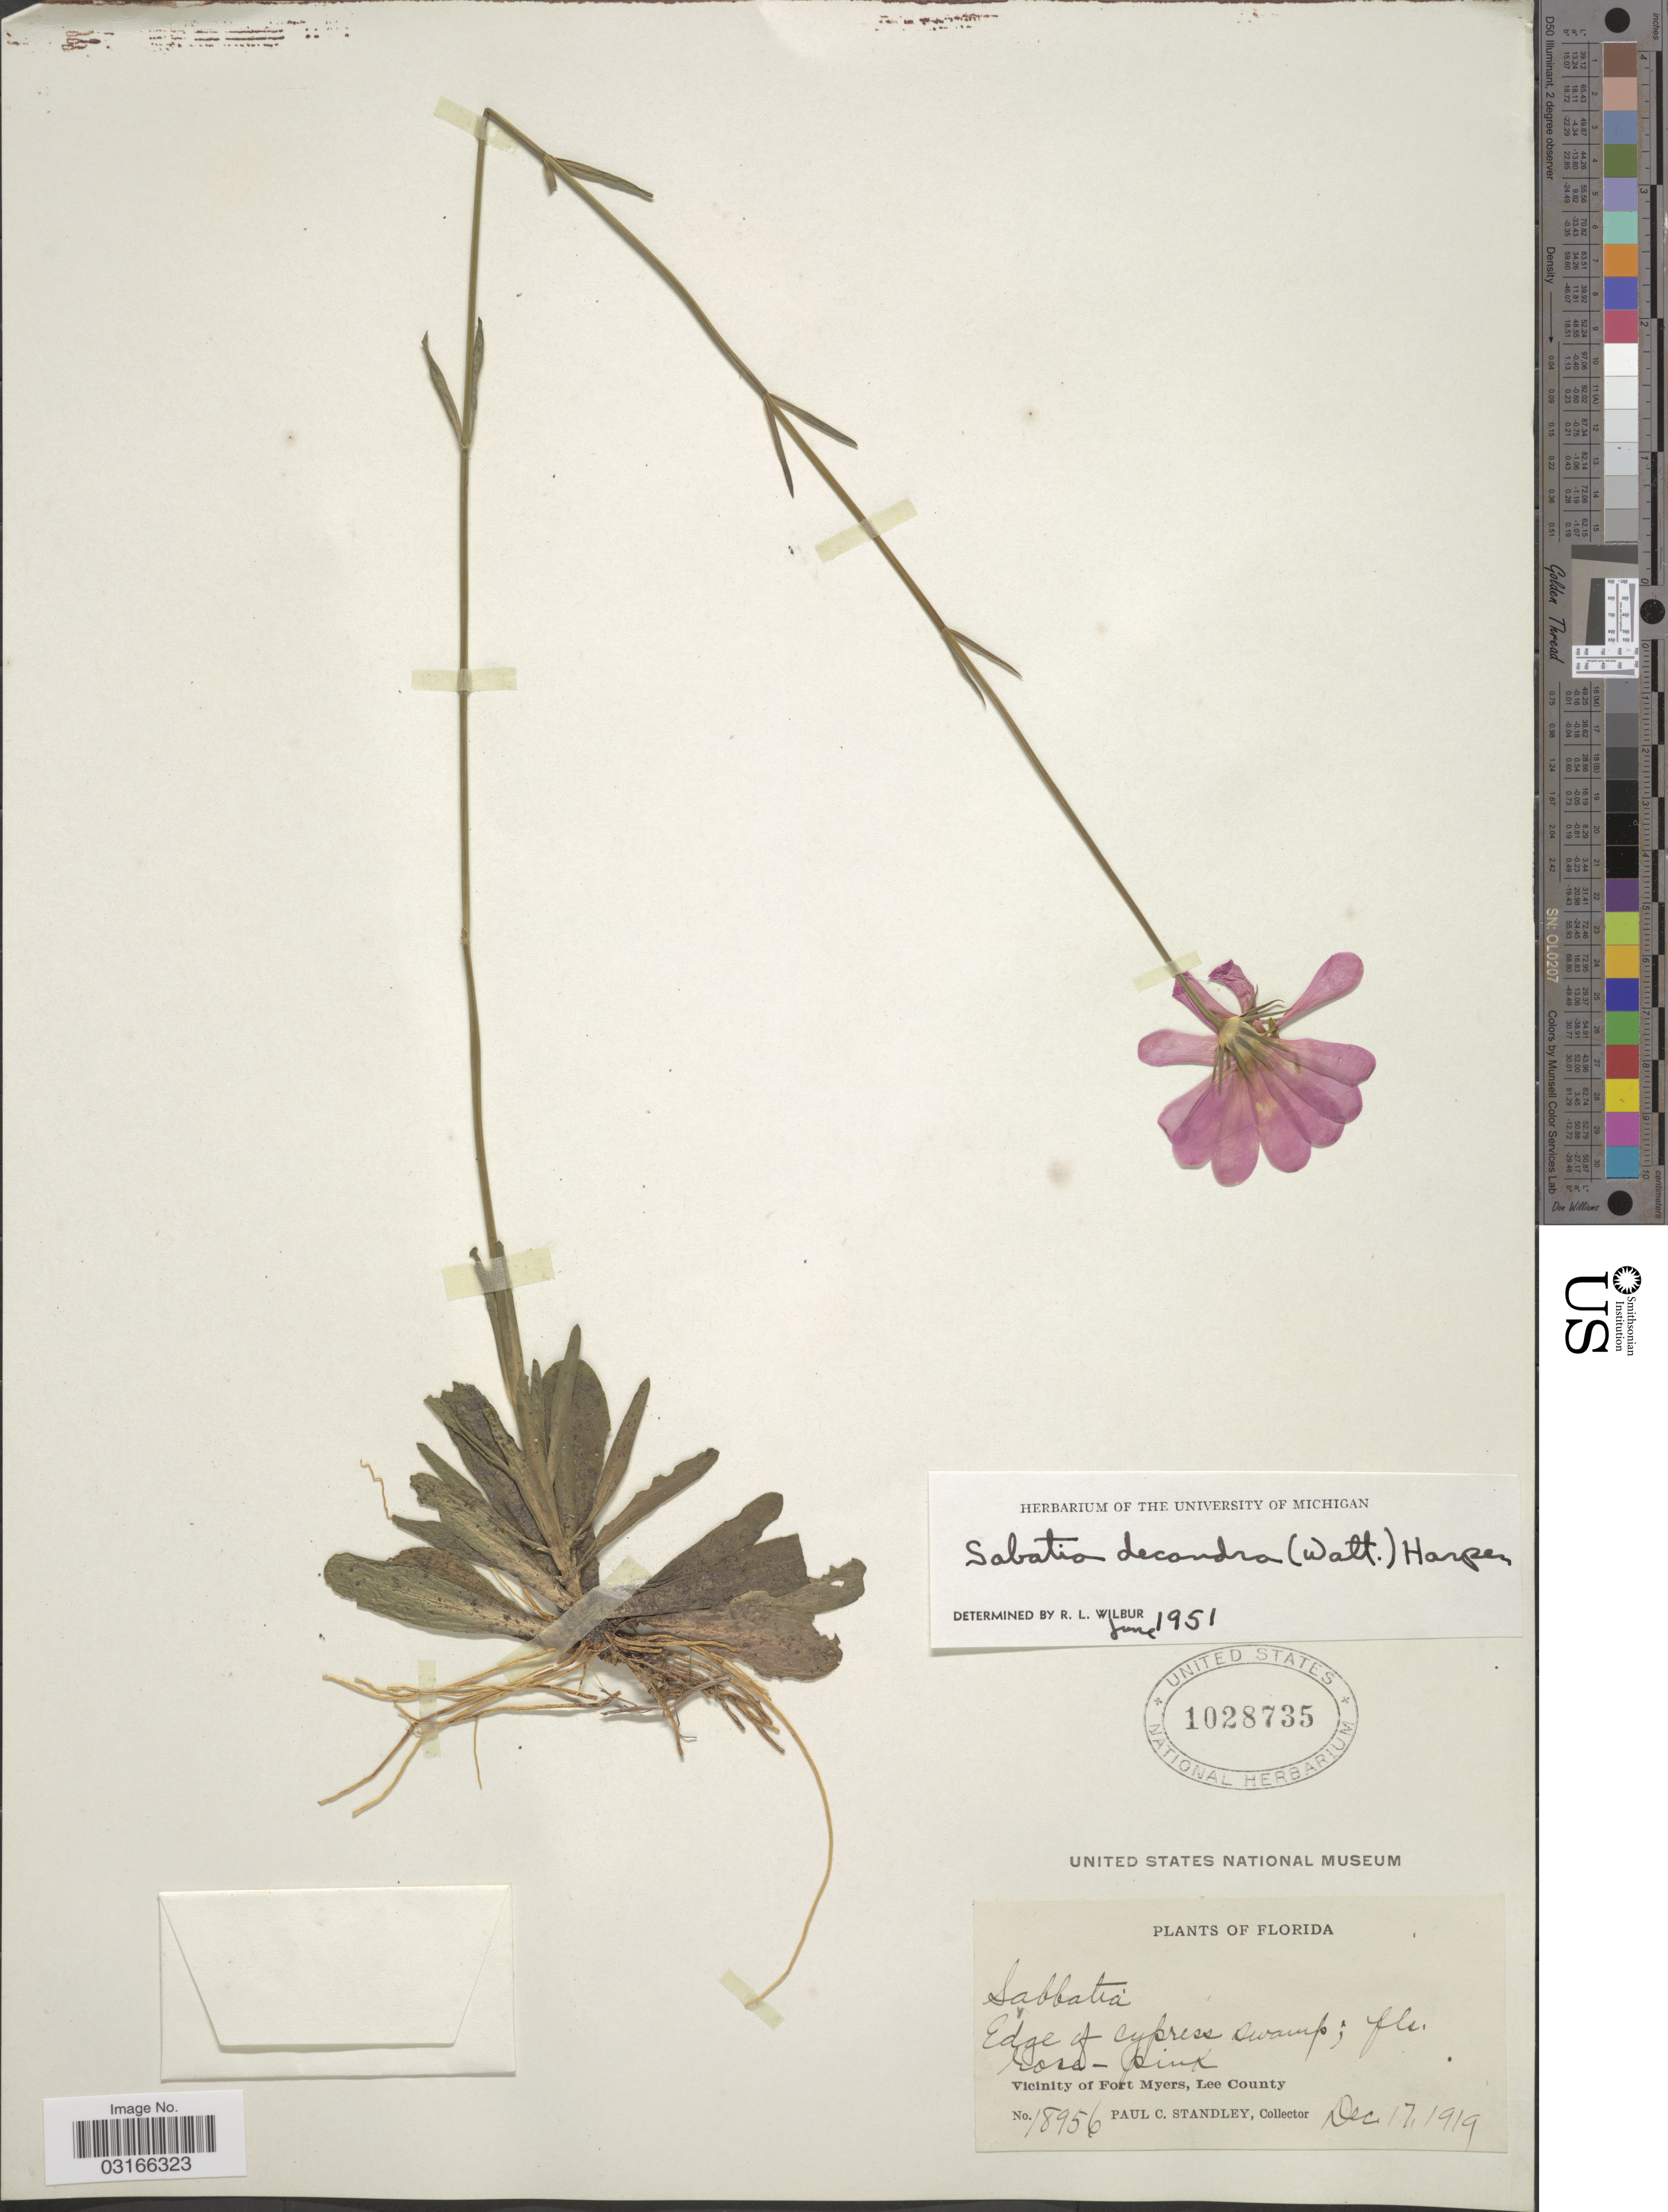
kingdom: Plantae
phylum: Tracheophyta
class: Magnoliopsida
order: Gentianales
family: Gentianaceae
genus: Sabatia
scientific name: Sabatia decandra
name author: (Walter)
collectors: P. C. Standley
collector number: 18956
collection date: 1919-12-17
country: United States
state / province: Florida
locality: Vicinity of Fort Myers, Lee County.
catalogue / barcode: US 1028735